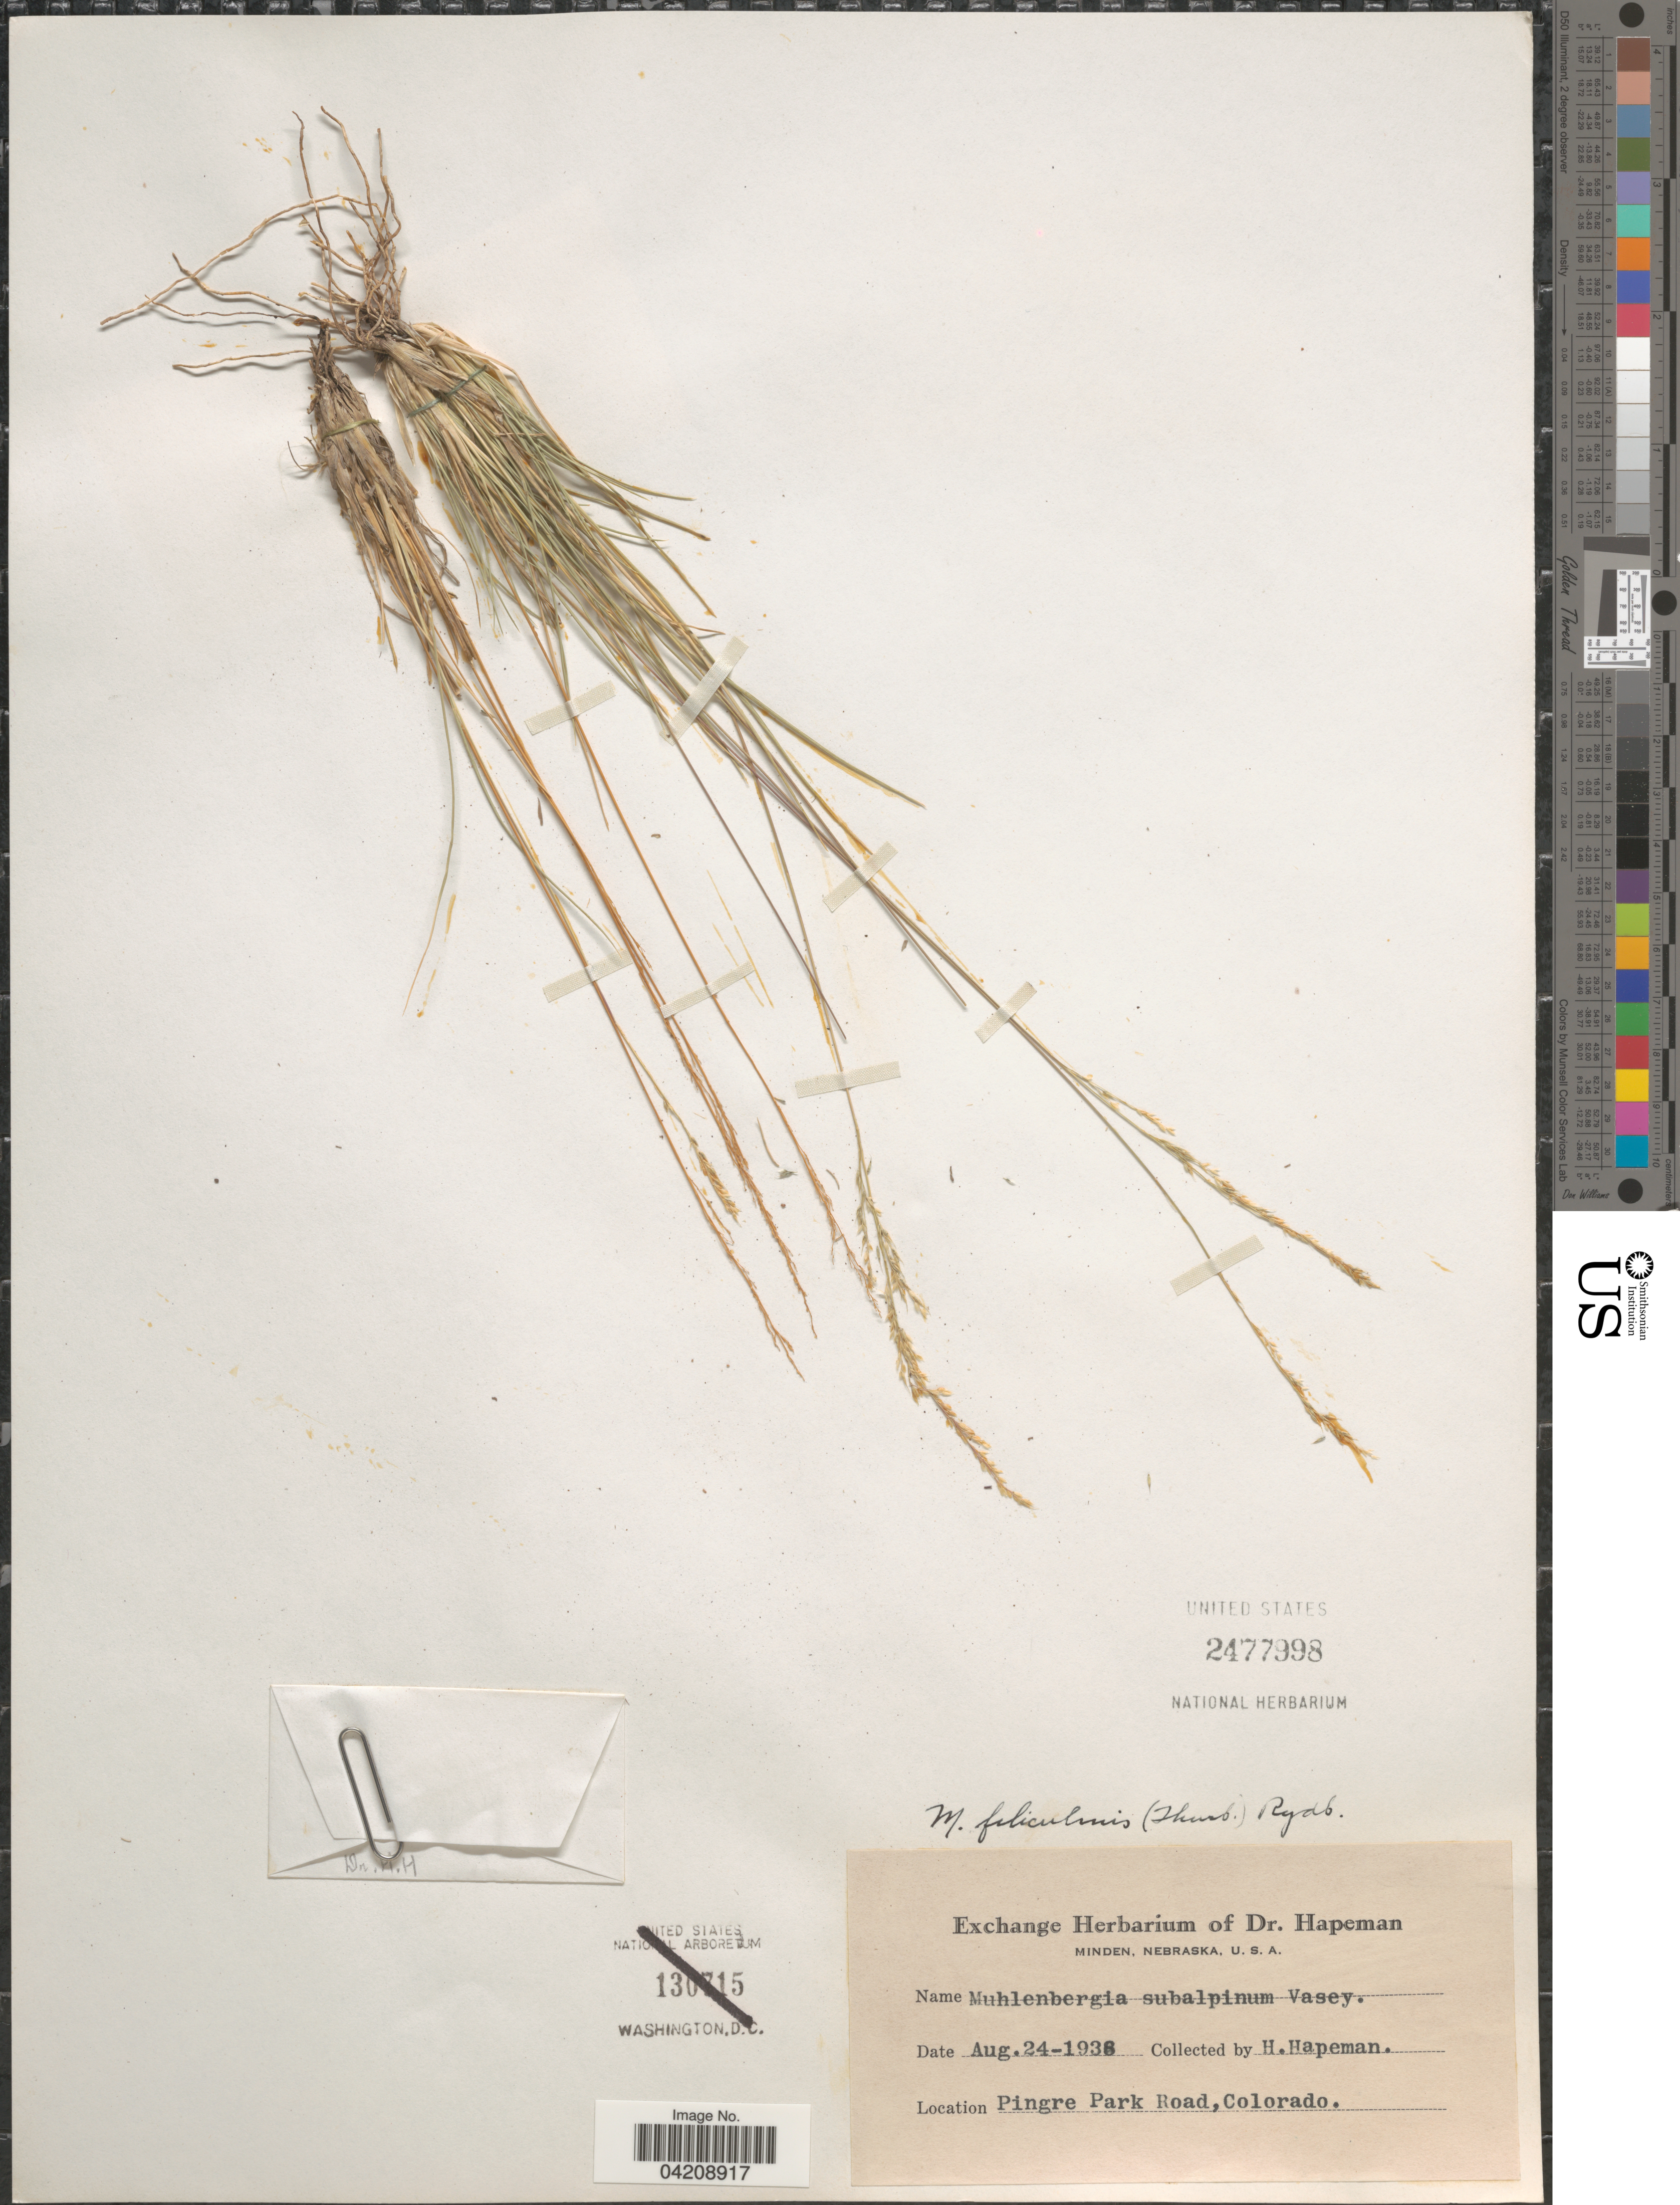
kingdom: Plantae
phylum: Tracheophyta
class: Liliopsida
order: Poales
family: Poaceae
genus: Muhlenbergia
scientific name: Muhlenbergia filiformis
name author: (Thurb. ex S. Watson) Rydb.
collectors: H. Hapeman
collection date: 1936-08-24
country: United States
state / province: Colorado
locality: Pingre Park Road.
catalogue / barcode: US 2477998